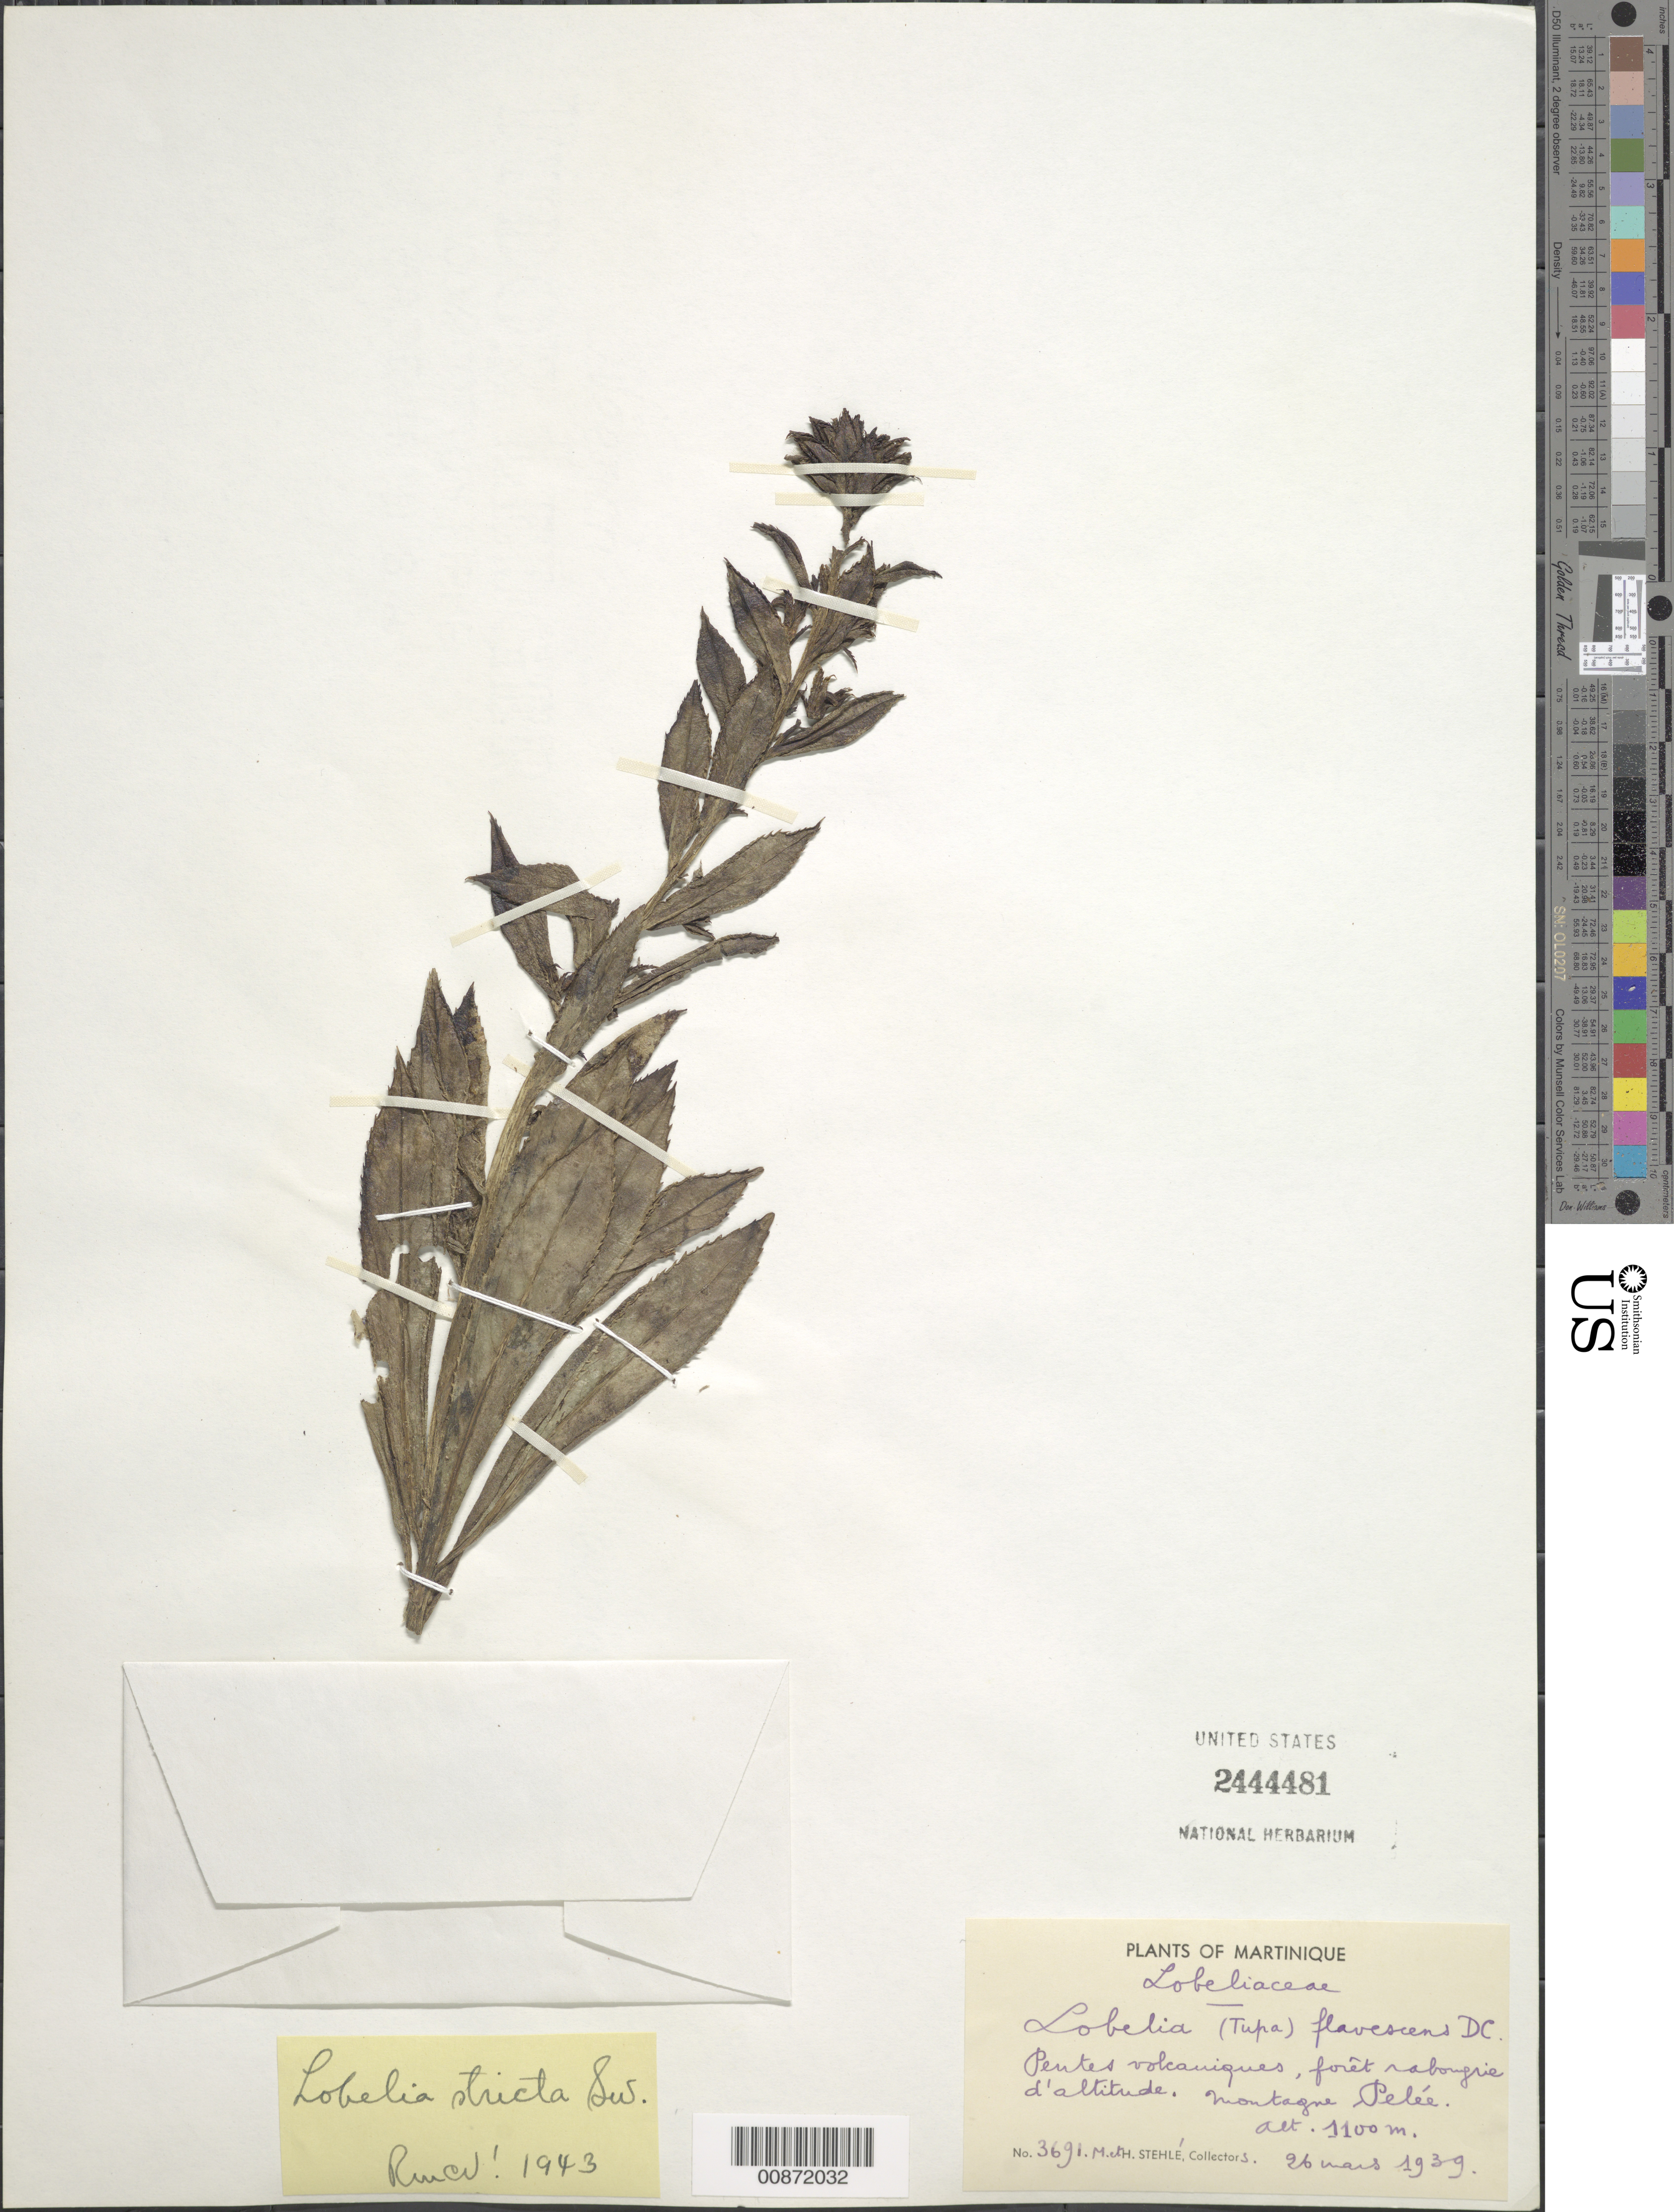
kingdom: Plantae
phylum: Tracheophyta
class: Magnoliopsida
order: Asterales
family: Campanulaceae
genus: Lobelia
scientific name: Lobelia stricta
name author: Sw.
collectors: H. Stehlé & M. Stehlé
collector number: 3691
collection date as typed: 26 May 1939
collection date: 1939-05-26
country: Martinique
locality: Pentes volcaniques de la Montagne Pelée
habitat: Forêt rabougrie d'altitude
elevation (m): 1100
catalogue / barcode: US 2444481